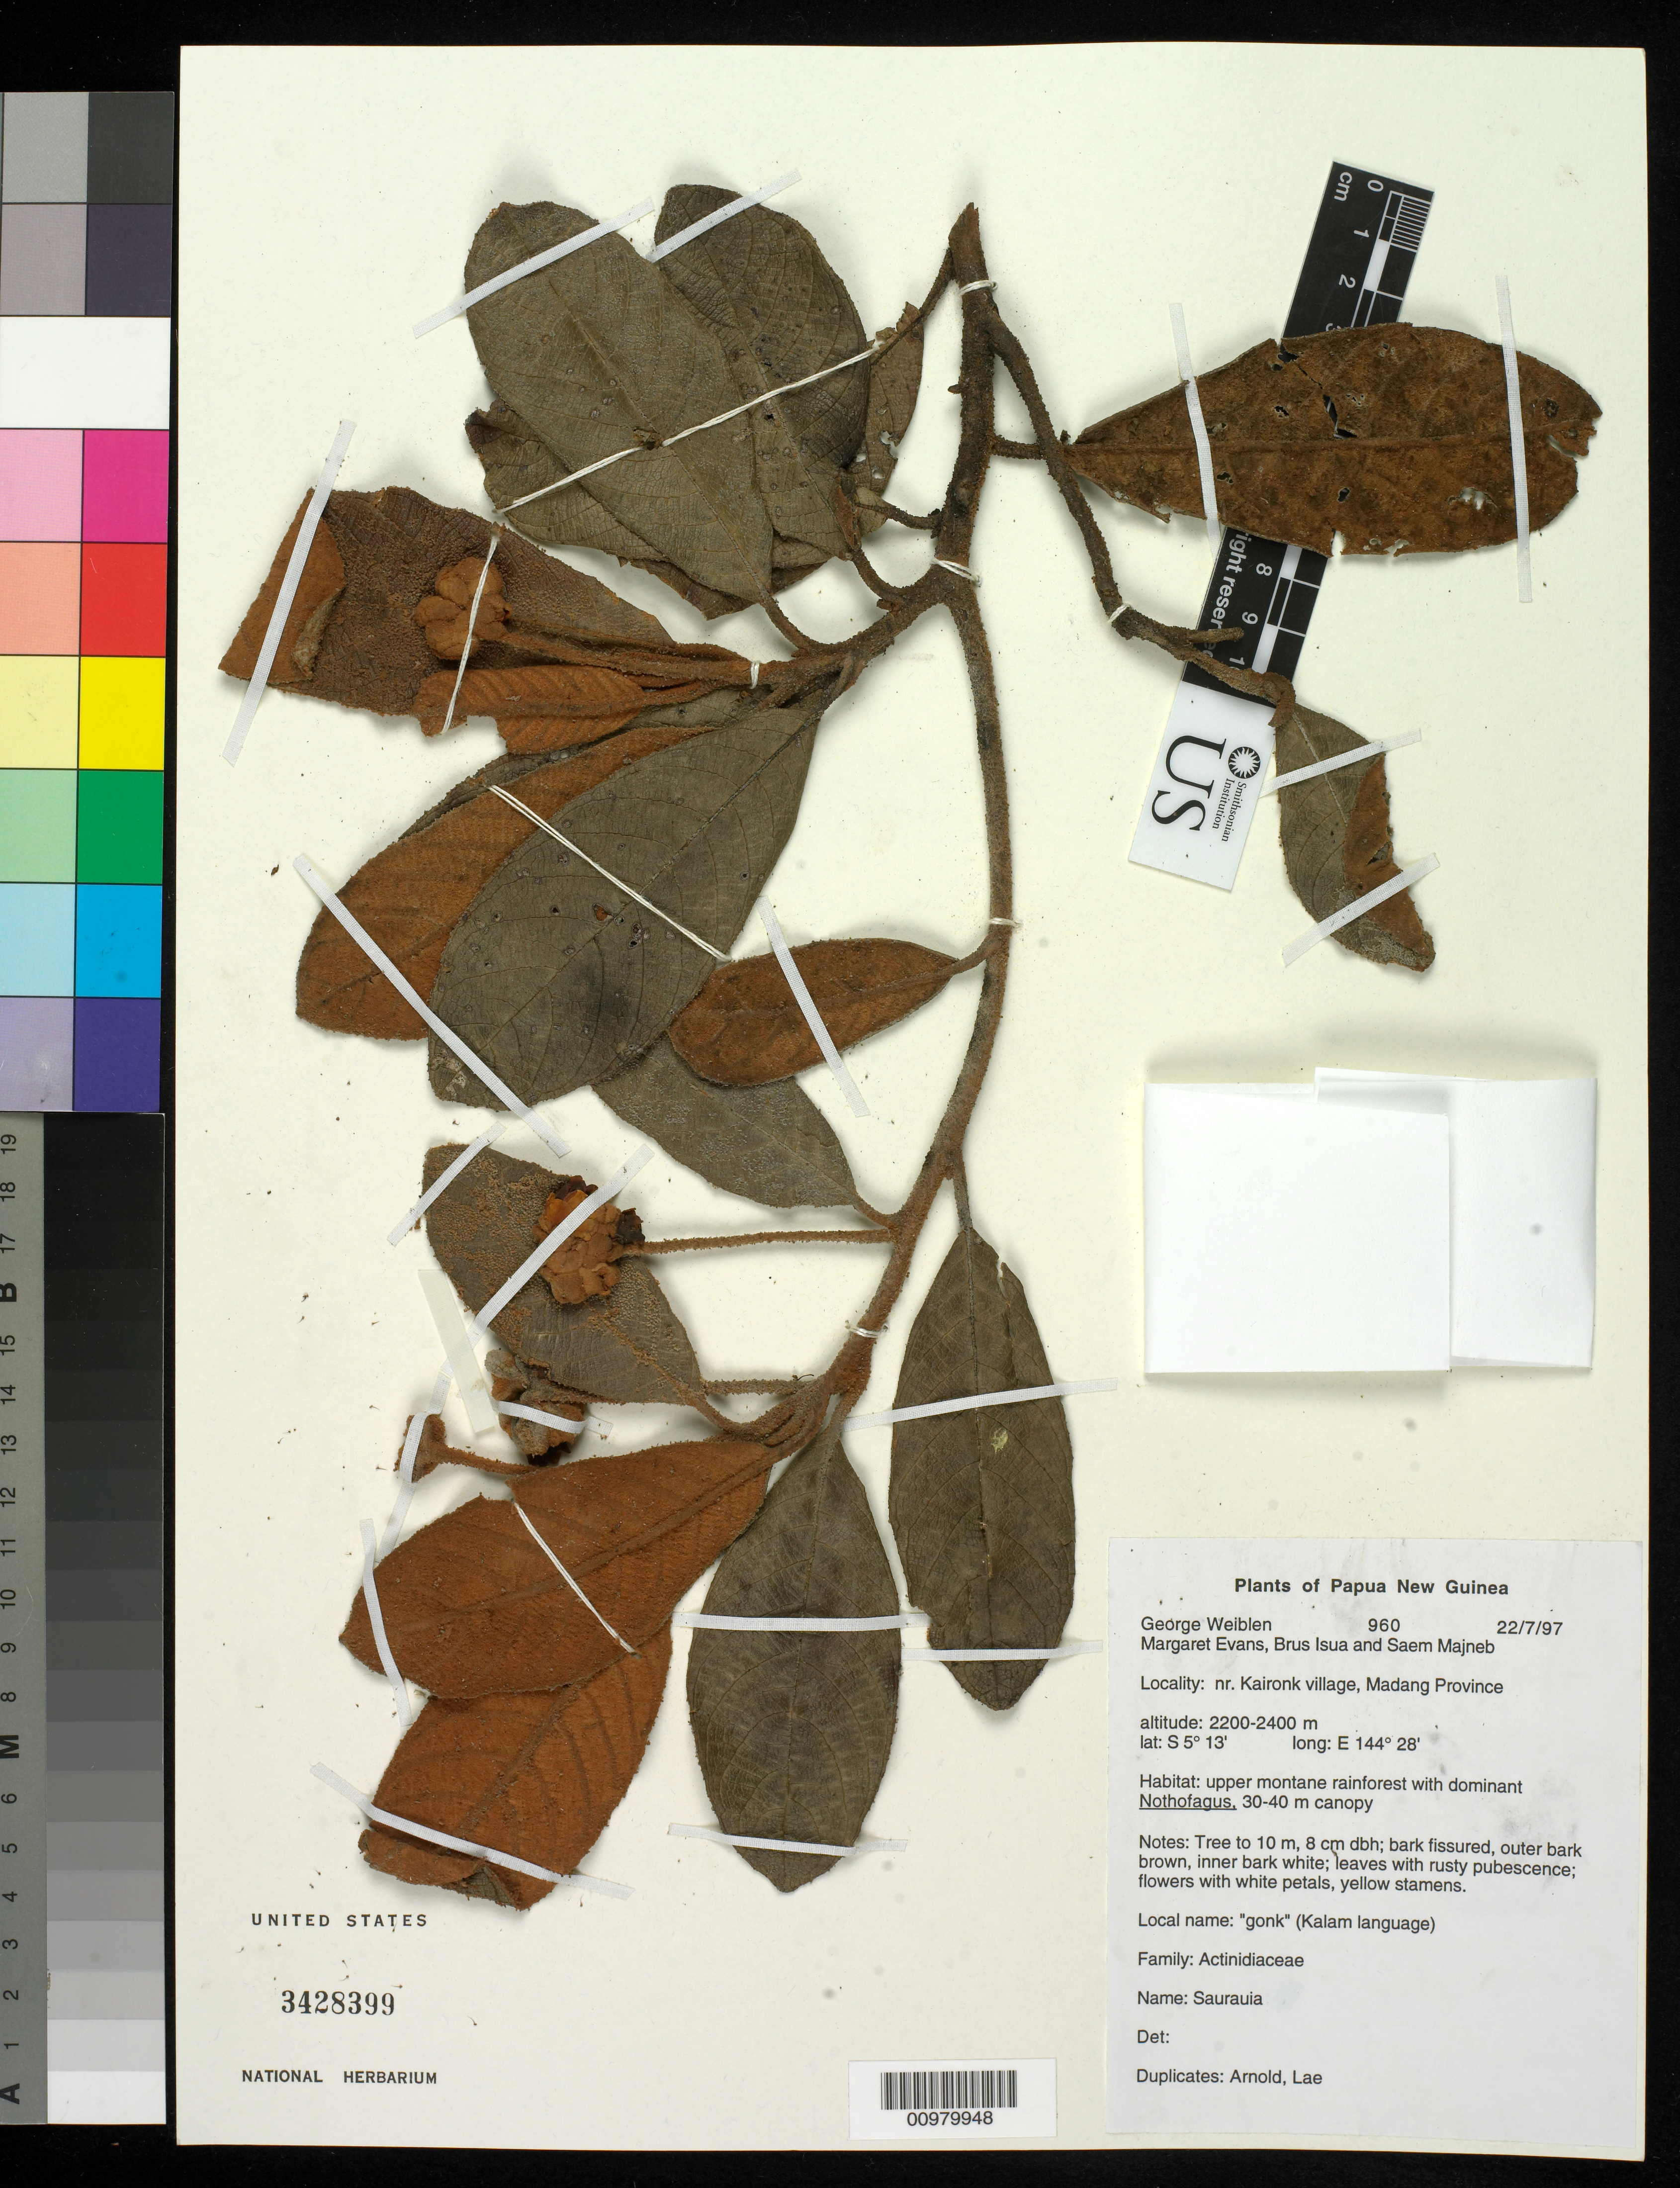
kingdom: Plantae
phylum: Tracheophyta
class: Magnoliopsida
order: Ericales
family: Actinidiaceae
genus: Saurauia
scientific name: Saurauia sp.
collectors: G. D. Weiblen, Marg. Evans, B. Isua & S. Majneb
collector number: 960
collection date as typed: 22 Jul 1922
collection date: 1922-07-22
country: Papua New Guinea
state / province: Madang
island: New Guinea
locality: Near Kaironk village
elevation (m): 2200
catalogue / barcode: US 3428399